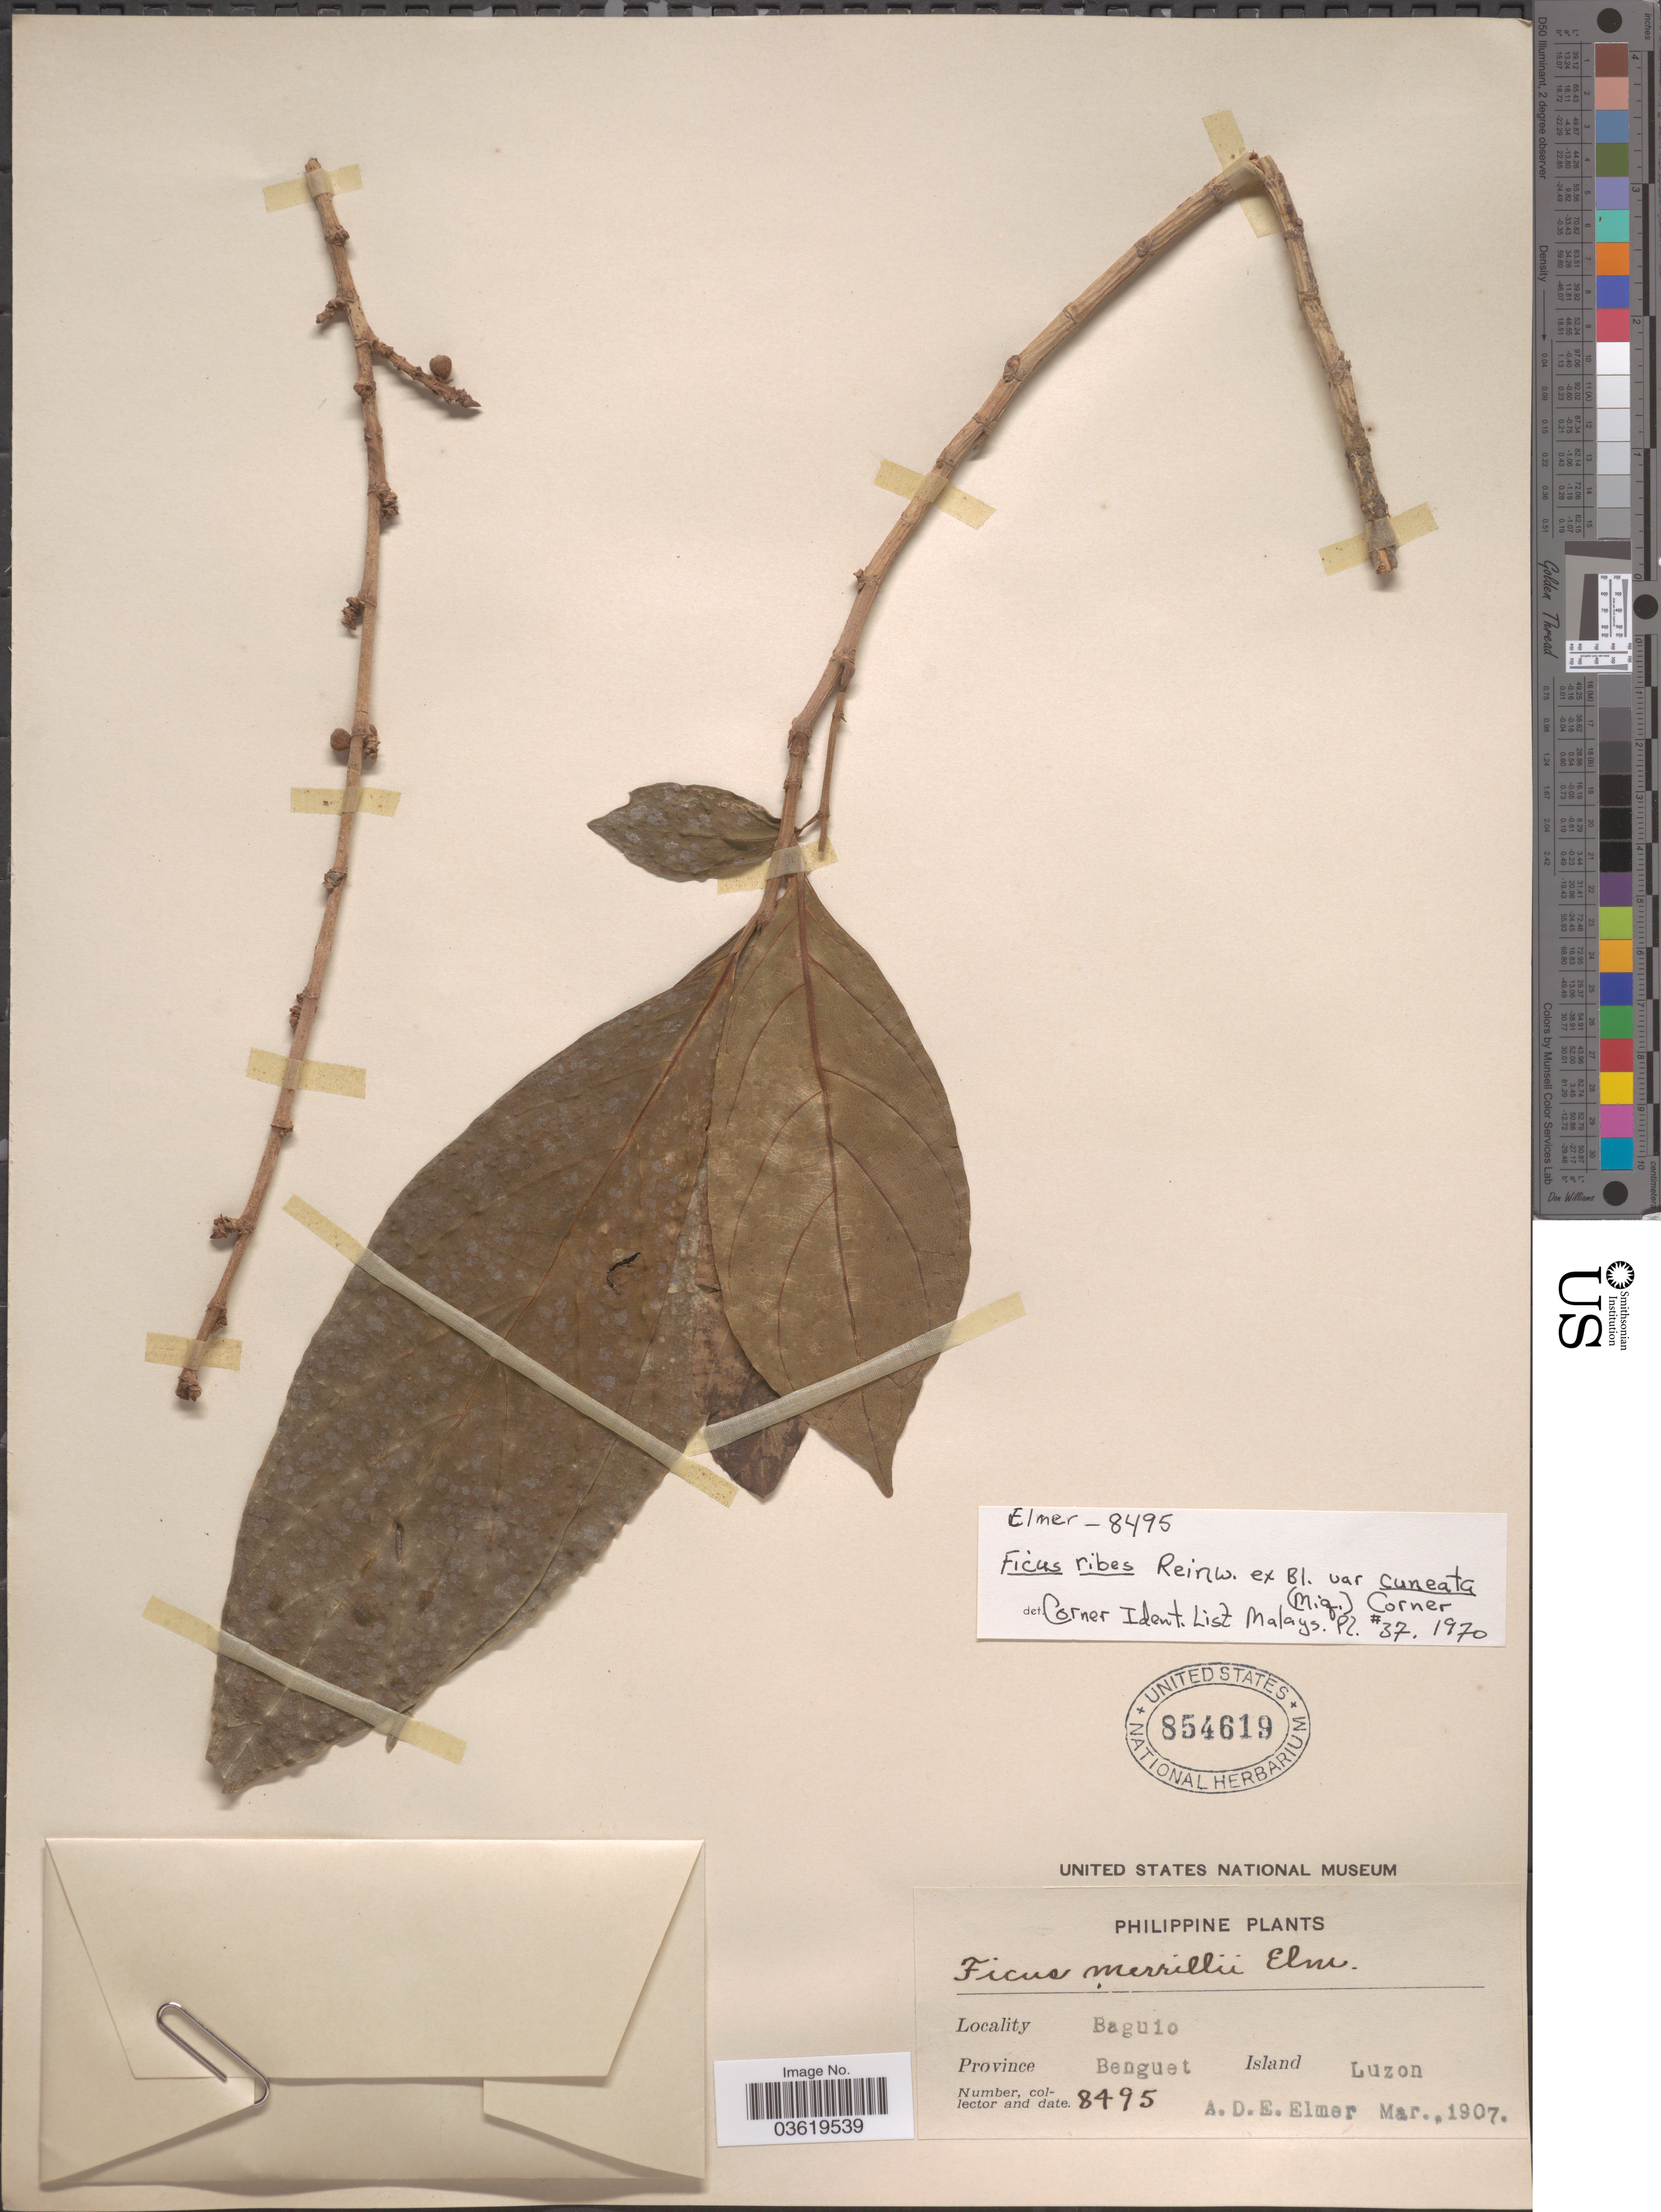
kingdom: Plantae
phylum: Tracheophyta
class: Magnoliopsida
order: Rosales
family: Moraceae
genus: Ficus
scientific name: Ficus ribes var. cuneata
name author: (Miq.) Corner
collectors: A. D. E. Elmer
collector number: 8495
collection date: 1907-03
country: Philippines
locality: Baguio. Province Benguet. Island Luzon.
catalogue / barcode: US 854619